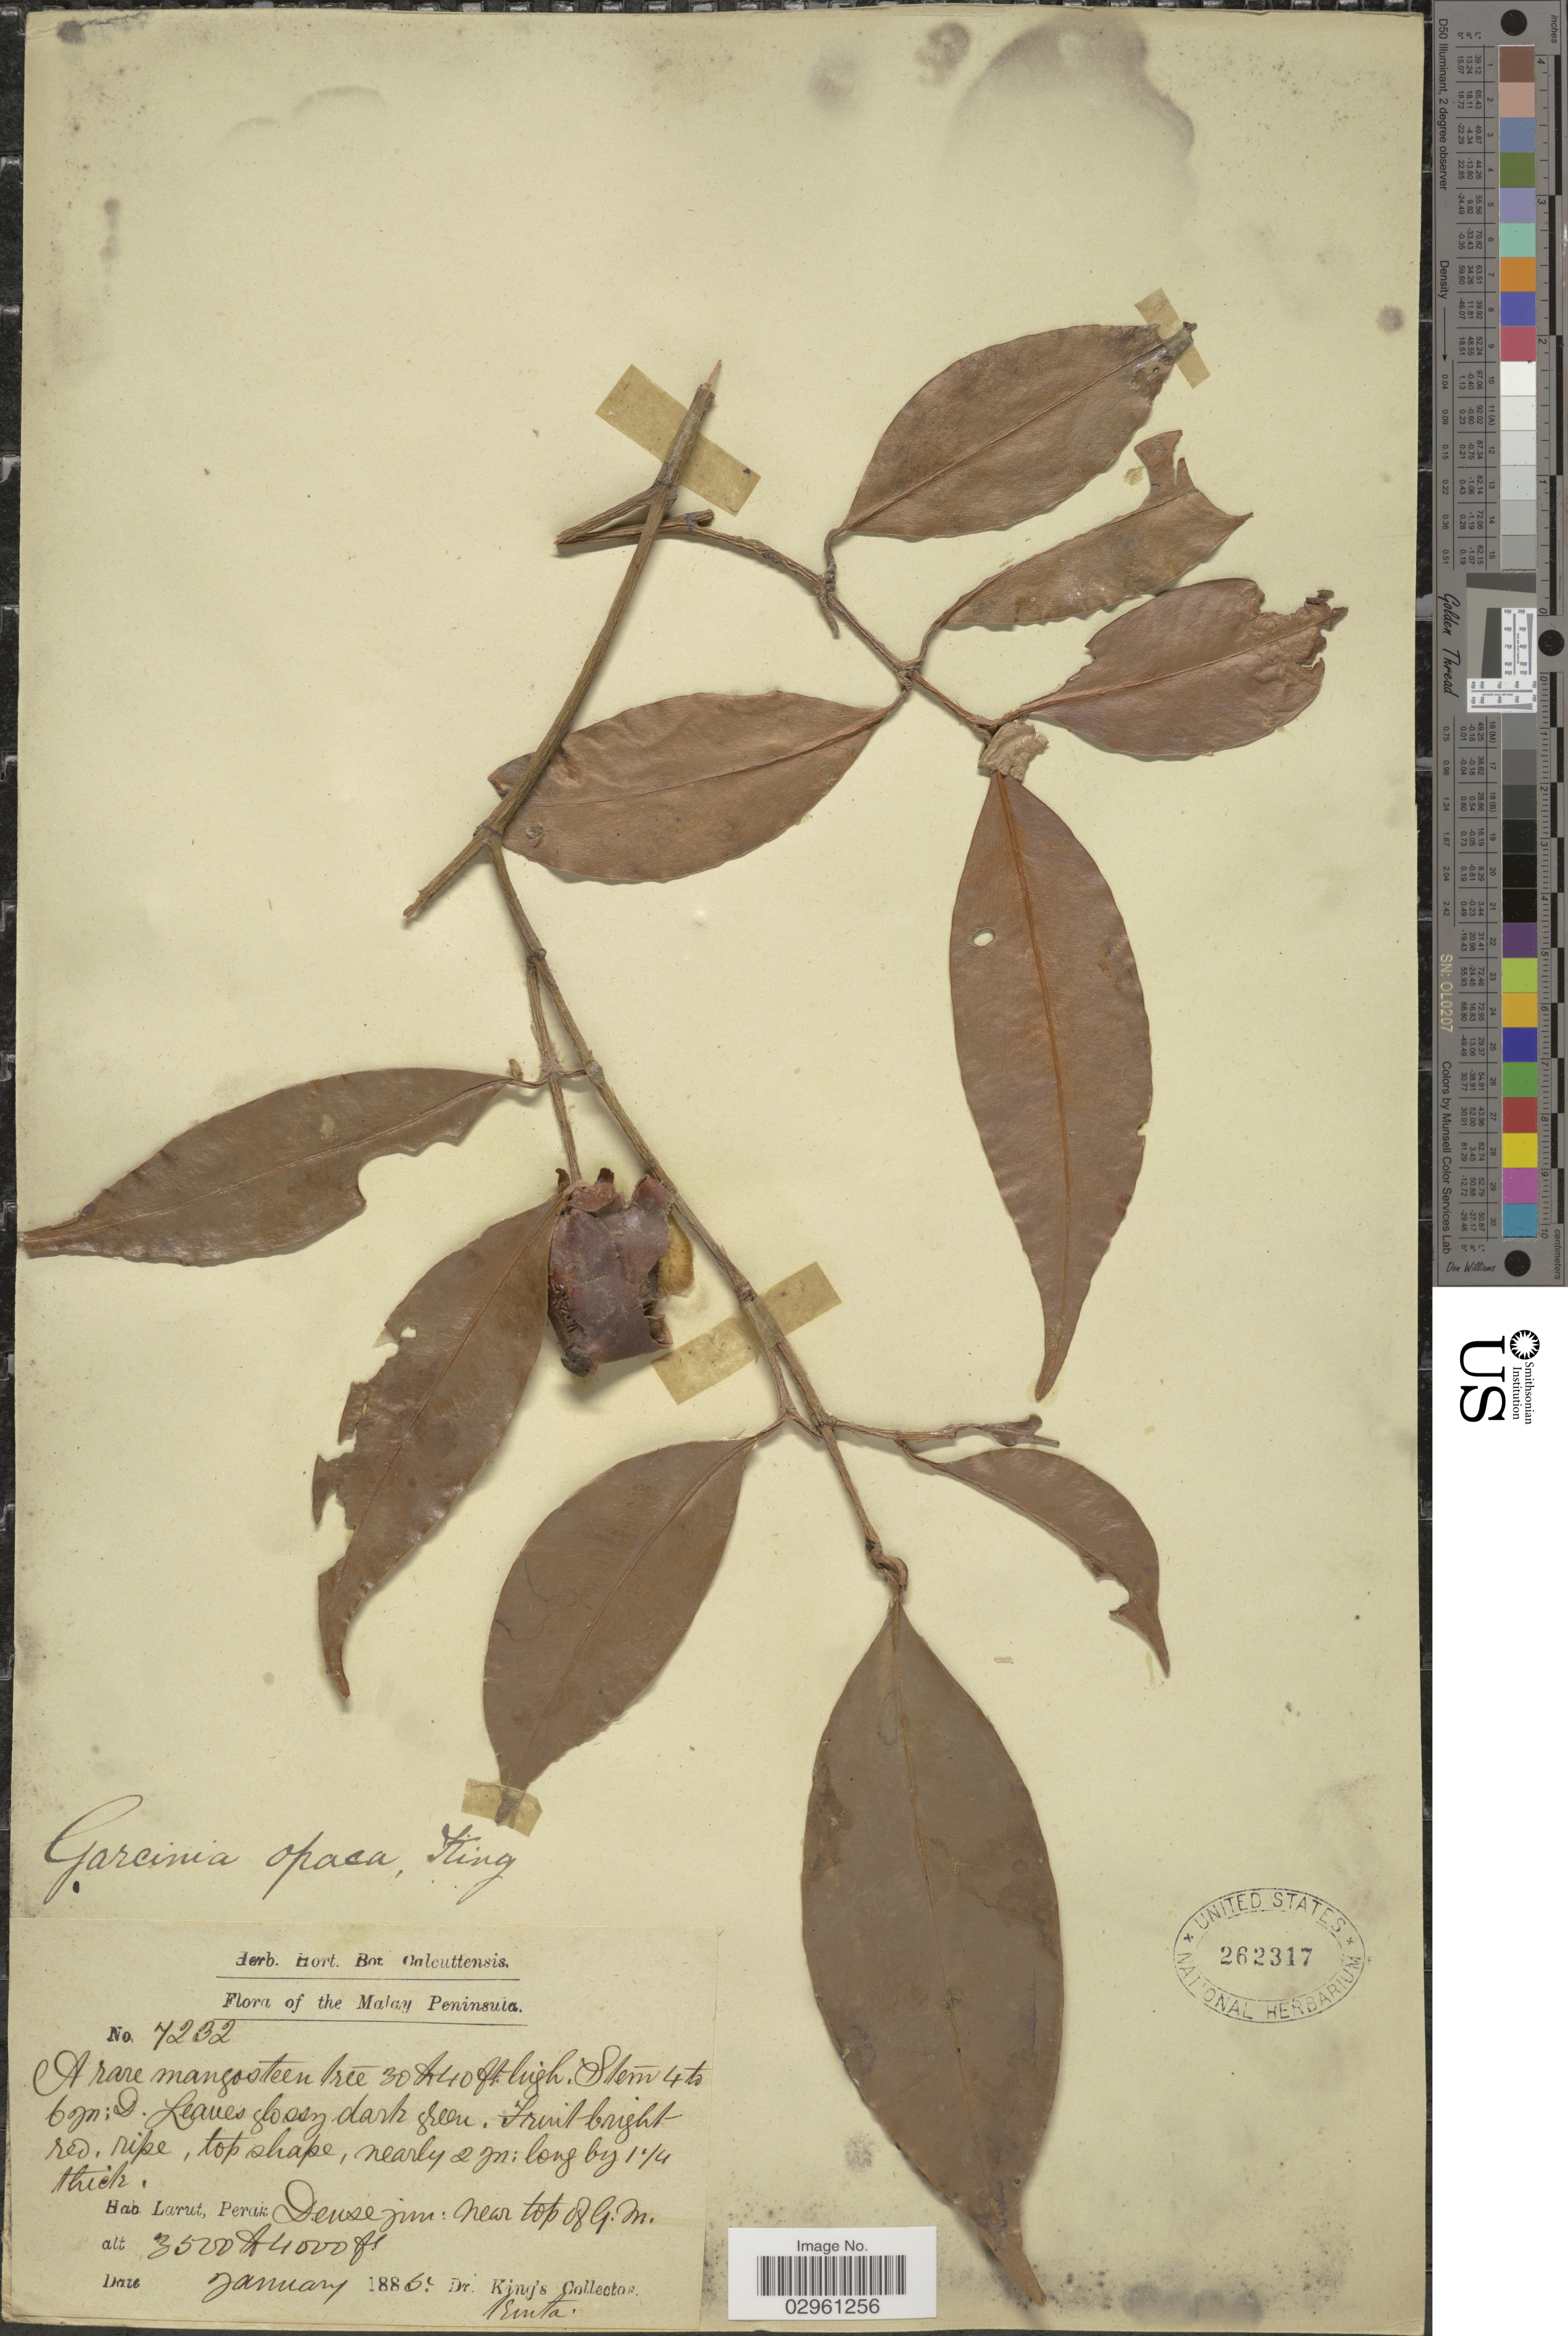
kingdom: Plantae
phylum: Tracheophyta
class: Magnoliopsida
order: Malpighiales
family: Clusiaceae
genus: Garcinia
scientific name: Garcinia opaca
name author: King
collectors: Dr. King's collector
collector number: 7232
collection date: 1886-01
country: Malaysia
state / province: Perak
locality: Malay Peninsula. Larut, Dense [illegible text]: near top of G.M.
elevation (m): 1067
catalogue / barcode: US 262317